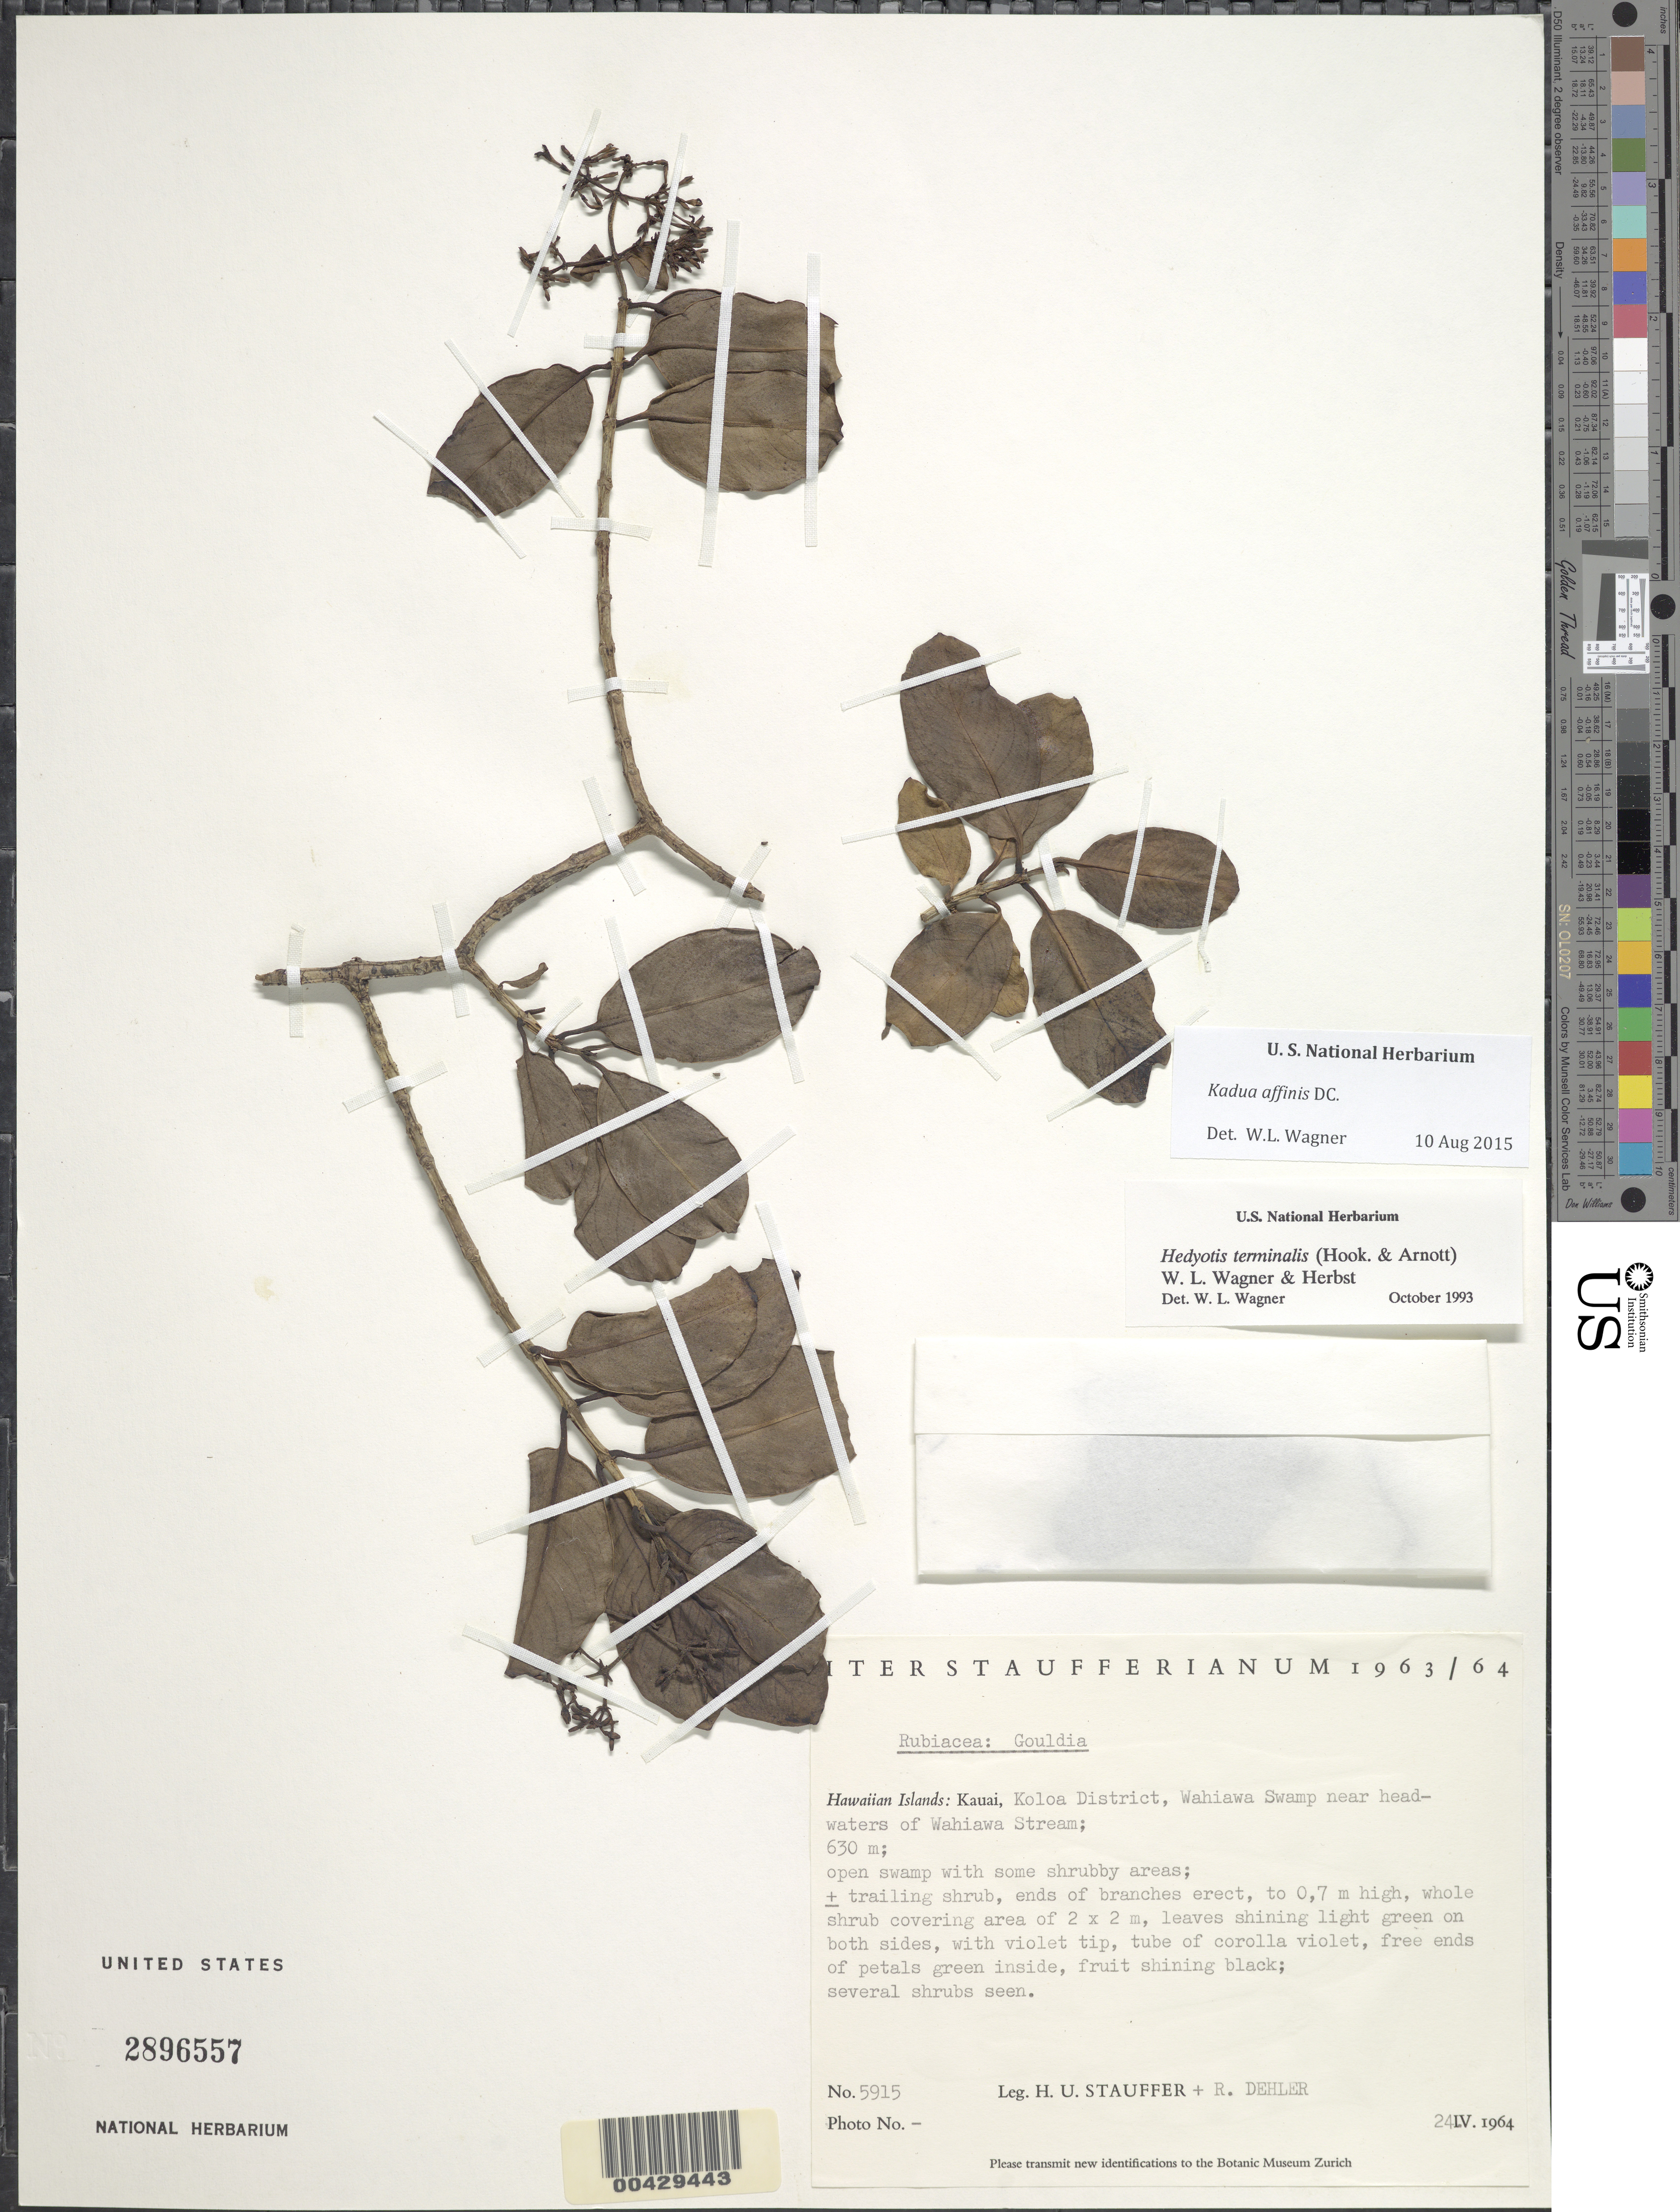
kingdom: Plantae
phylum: Tracheophyta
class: Magnoliopsida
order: Gentianales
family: Rubiaceae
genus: Kadua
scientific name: Kadua affinis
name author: DC.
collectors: H. U. Stauffer & R. Dehler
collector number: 5915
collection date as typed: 24 Apr 1964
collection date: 1964-04-24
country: United States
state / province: Hawaii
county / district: Kauai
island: Kaua'i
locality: Koloa District, Wahiawa Swamp near headwaters of Wahiawa Stream.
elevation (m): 630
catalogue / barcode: US 2896557